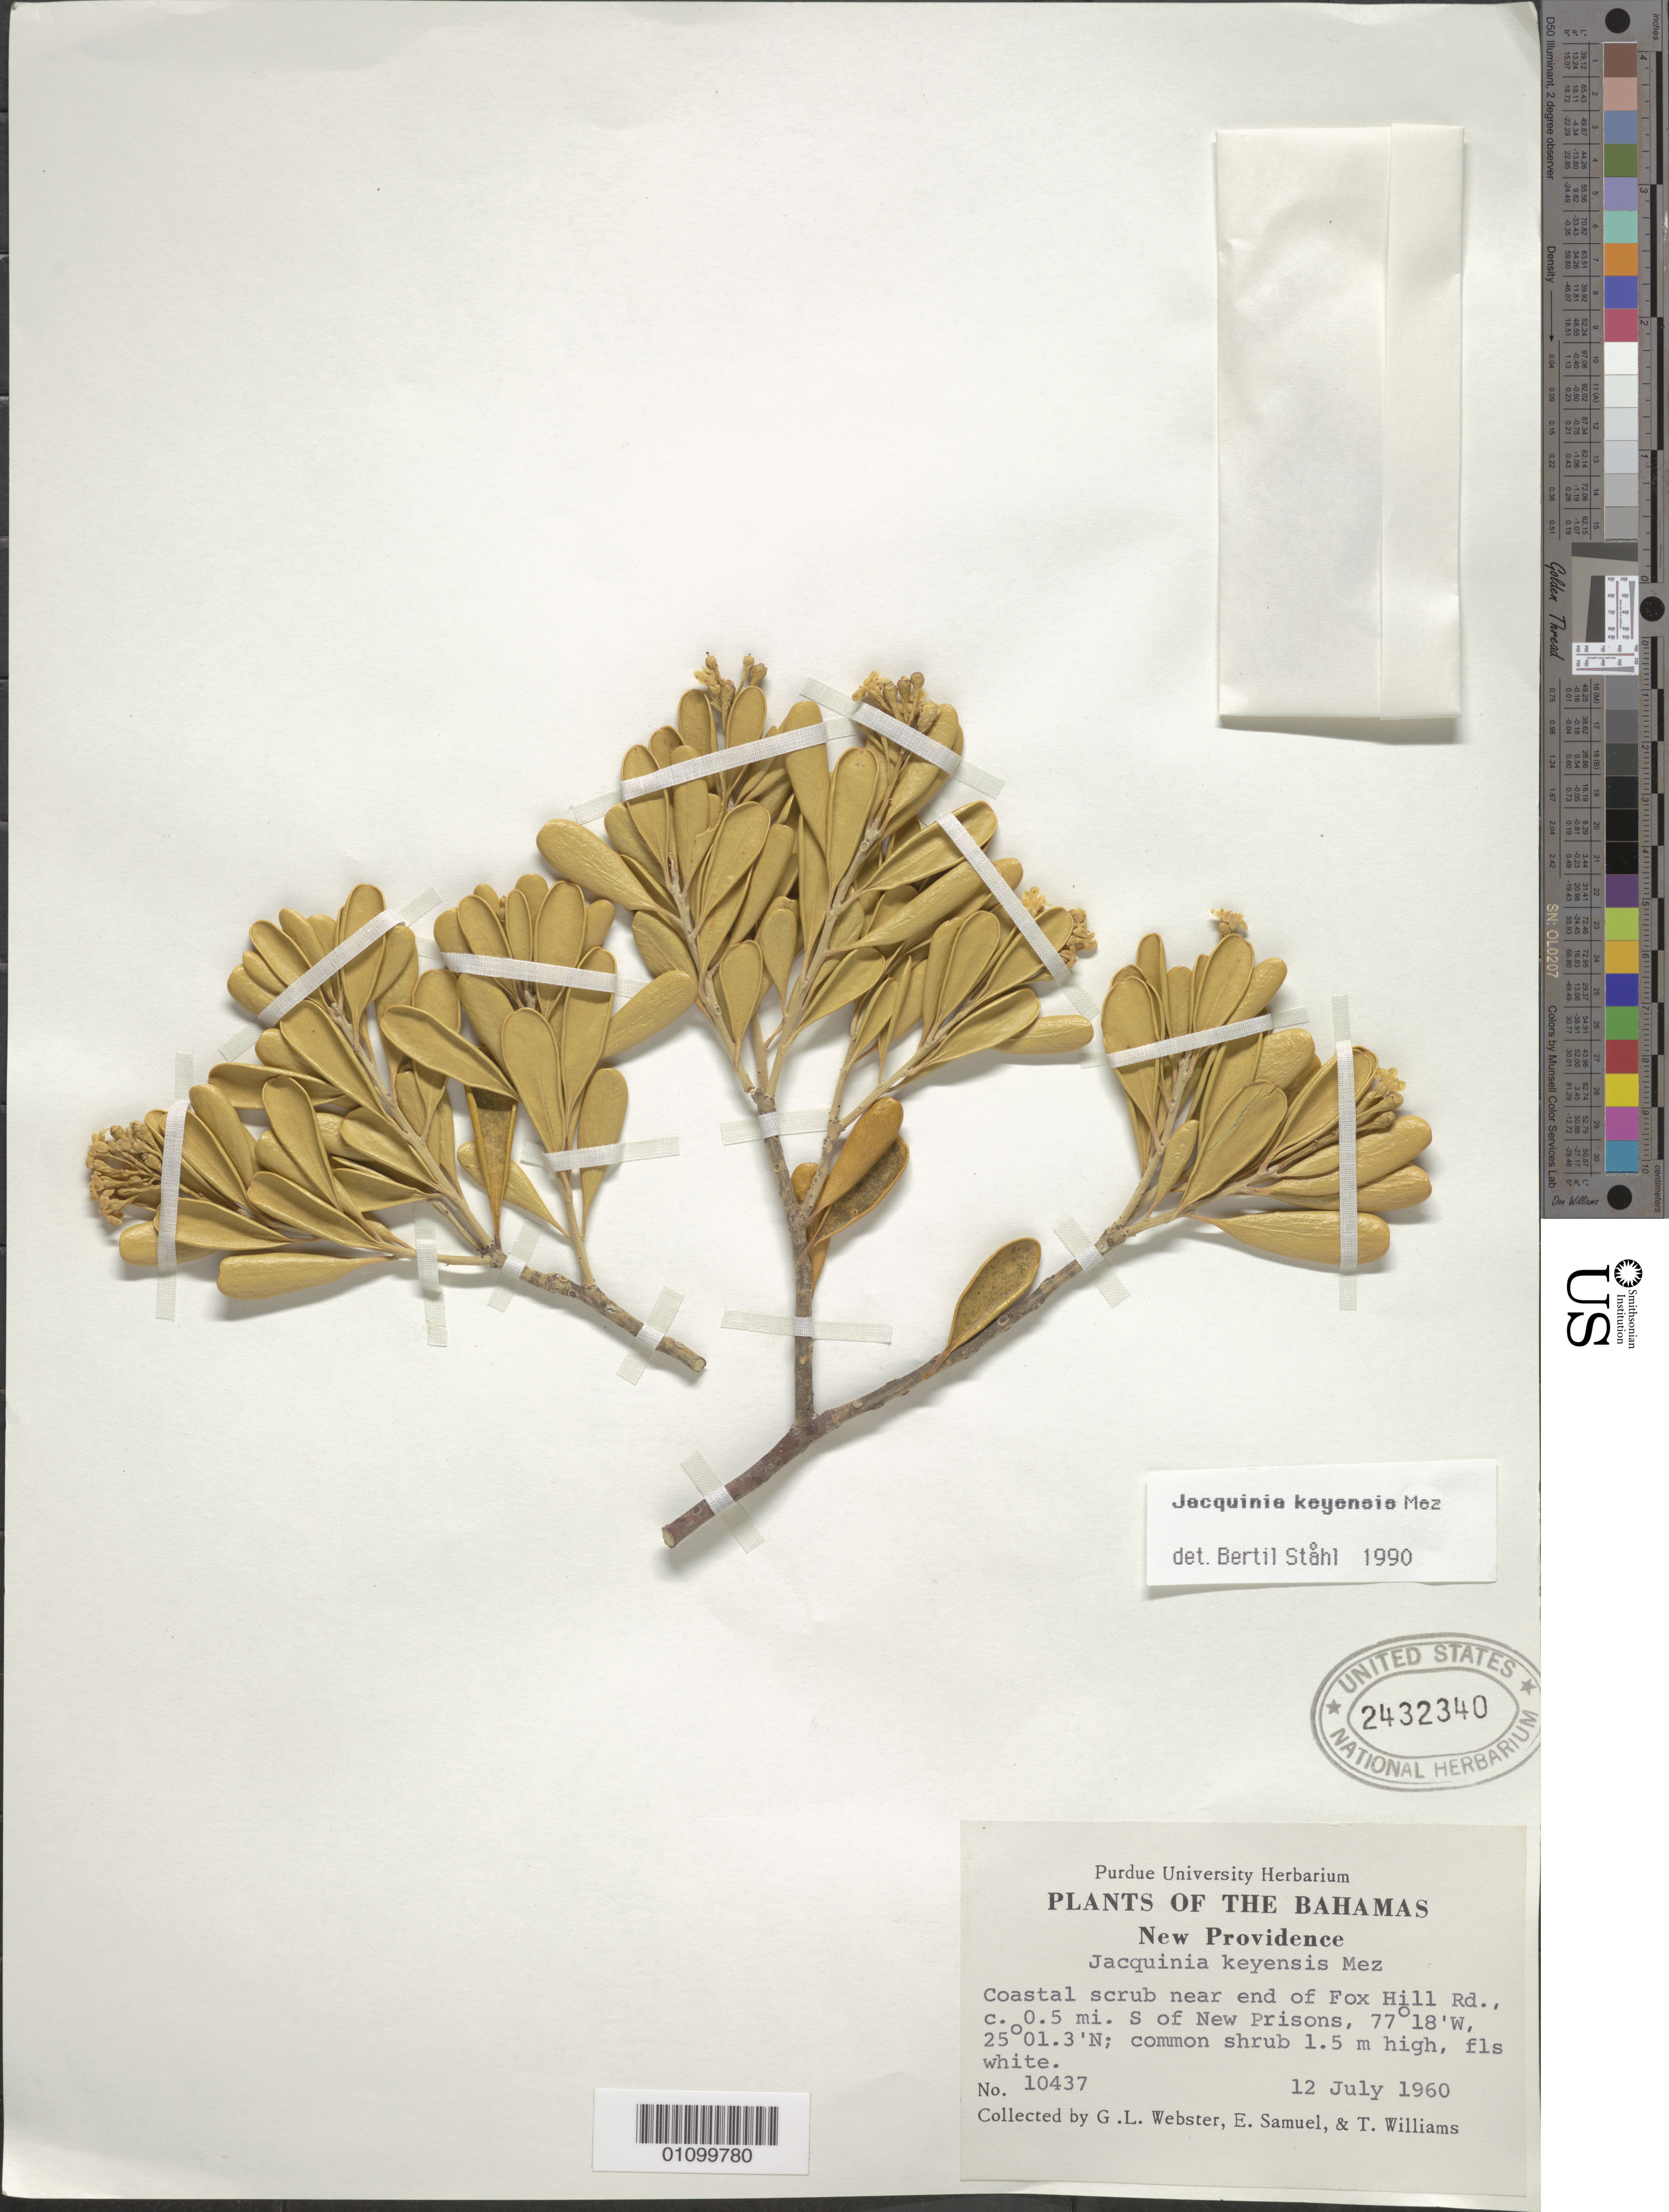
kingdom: Plantae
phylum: Tracheophyta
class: Magnoliopsida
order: Ericales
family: Primulaceae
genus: Jacquinia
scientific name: Jacquinia keyensis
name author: Mez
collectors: G. L. Webster, E. Samuel & T. Williams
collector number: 10437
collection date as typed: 12 Jul 1960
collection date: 1960-07-12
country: Bahamas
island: New Providence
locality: Coastal scrub near end of Fox Hill Rd., c. 0.5 mi S of New Prisons.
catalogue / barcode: US 2432340